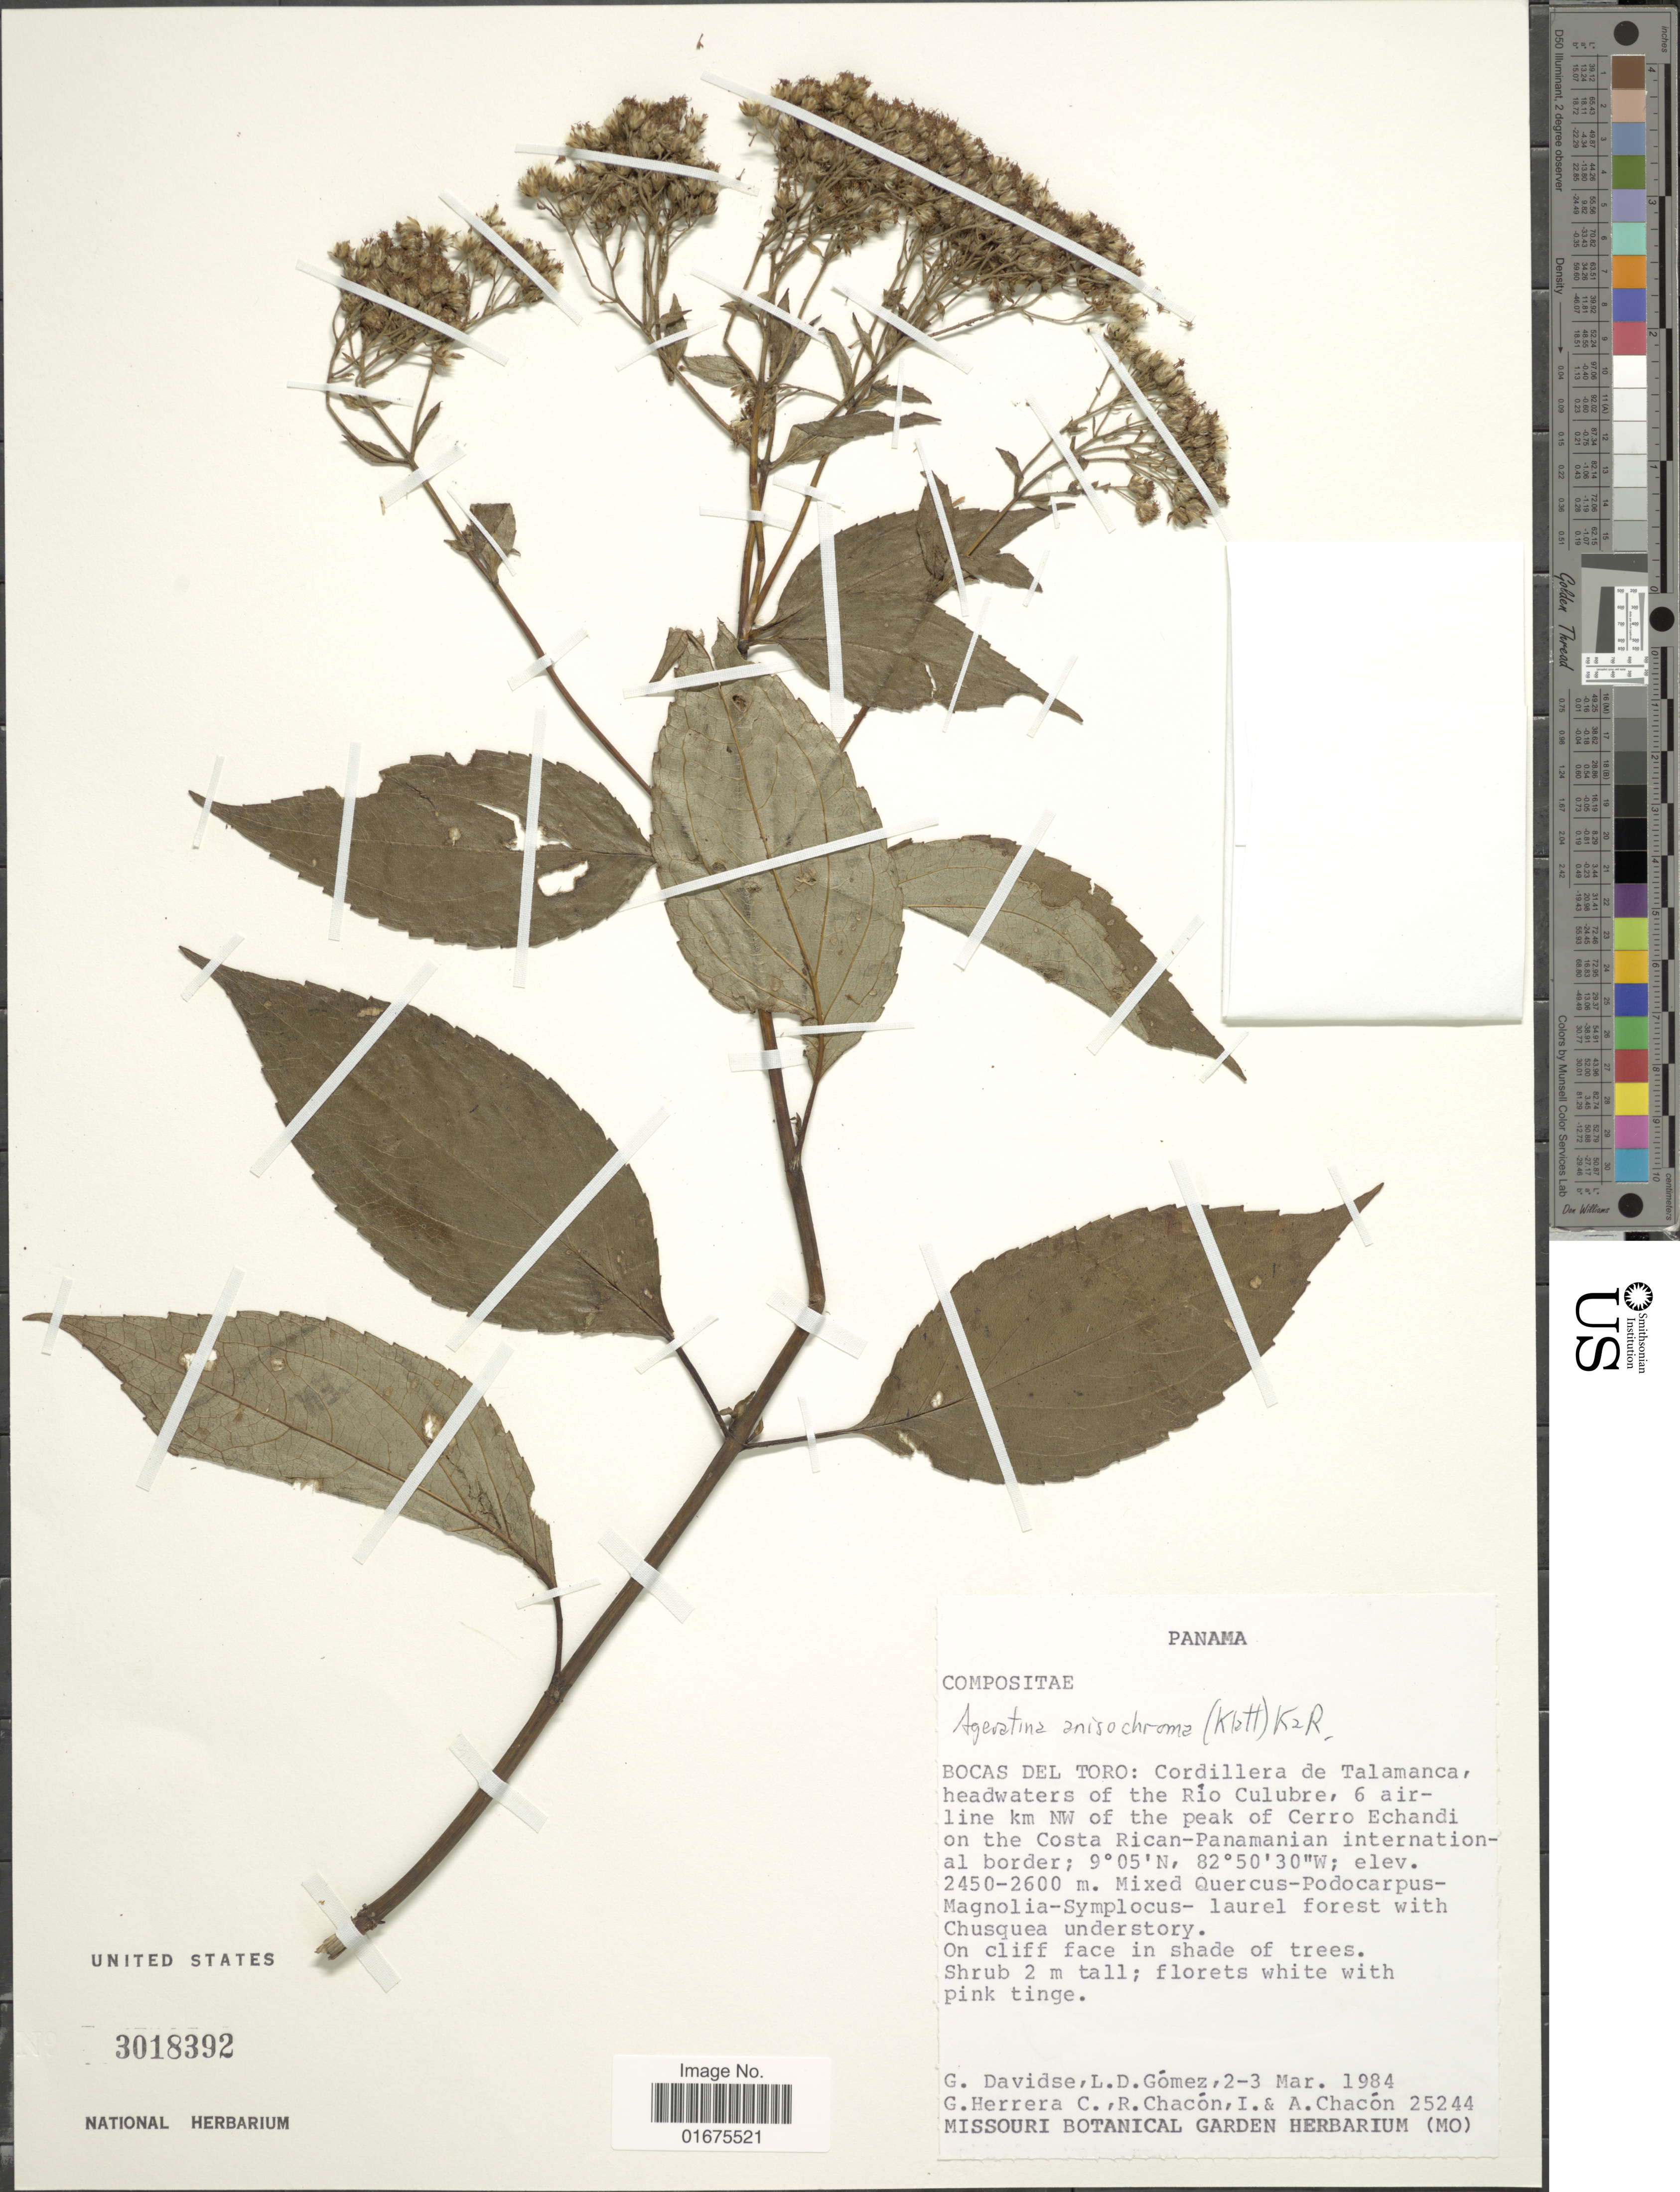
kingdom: Plantae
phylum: Tracheophyta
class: Magnoliopsida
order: Asterales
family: Asteraceae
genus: Ageratina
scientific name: Ageratina anisochroma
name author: (Klatt) R.M. King & H. Rob.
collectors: G. Davidse, L. Gomez, G. Herrera Ch., R. Chacon & et al.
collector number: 25244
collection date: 1984-03-02/1984-03-03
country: Panama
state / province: Bocas del Toro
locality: Cordillera de Talamanca, headwaters of the Rio Culubre, 6 airline km NW of the peak of Cerro Echandi on the Costa Rican- Panamanian international border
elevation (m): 2450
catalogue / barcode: US 3018392